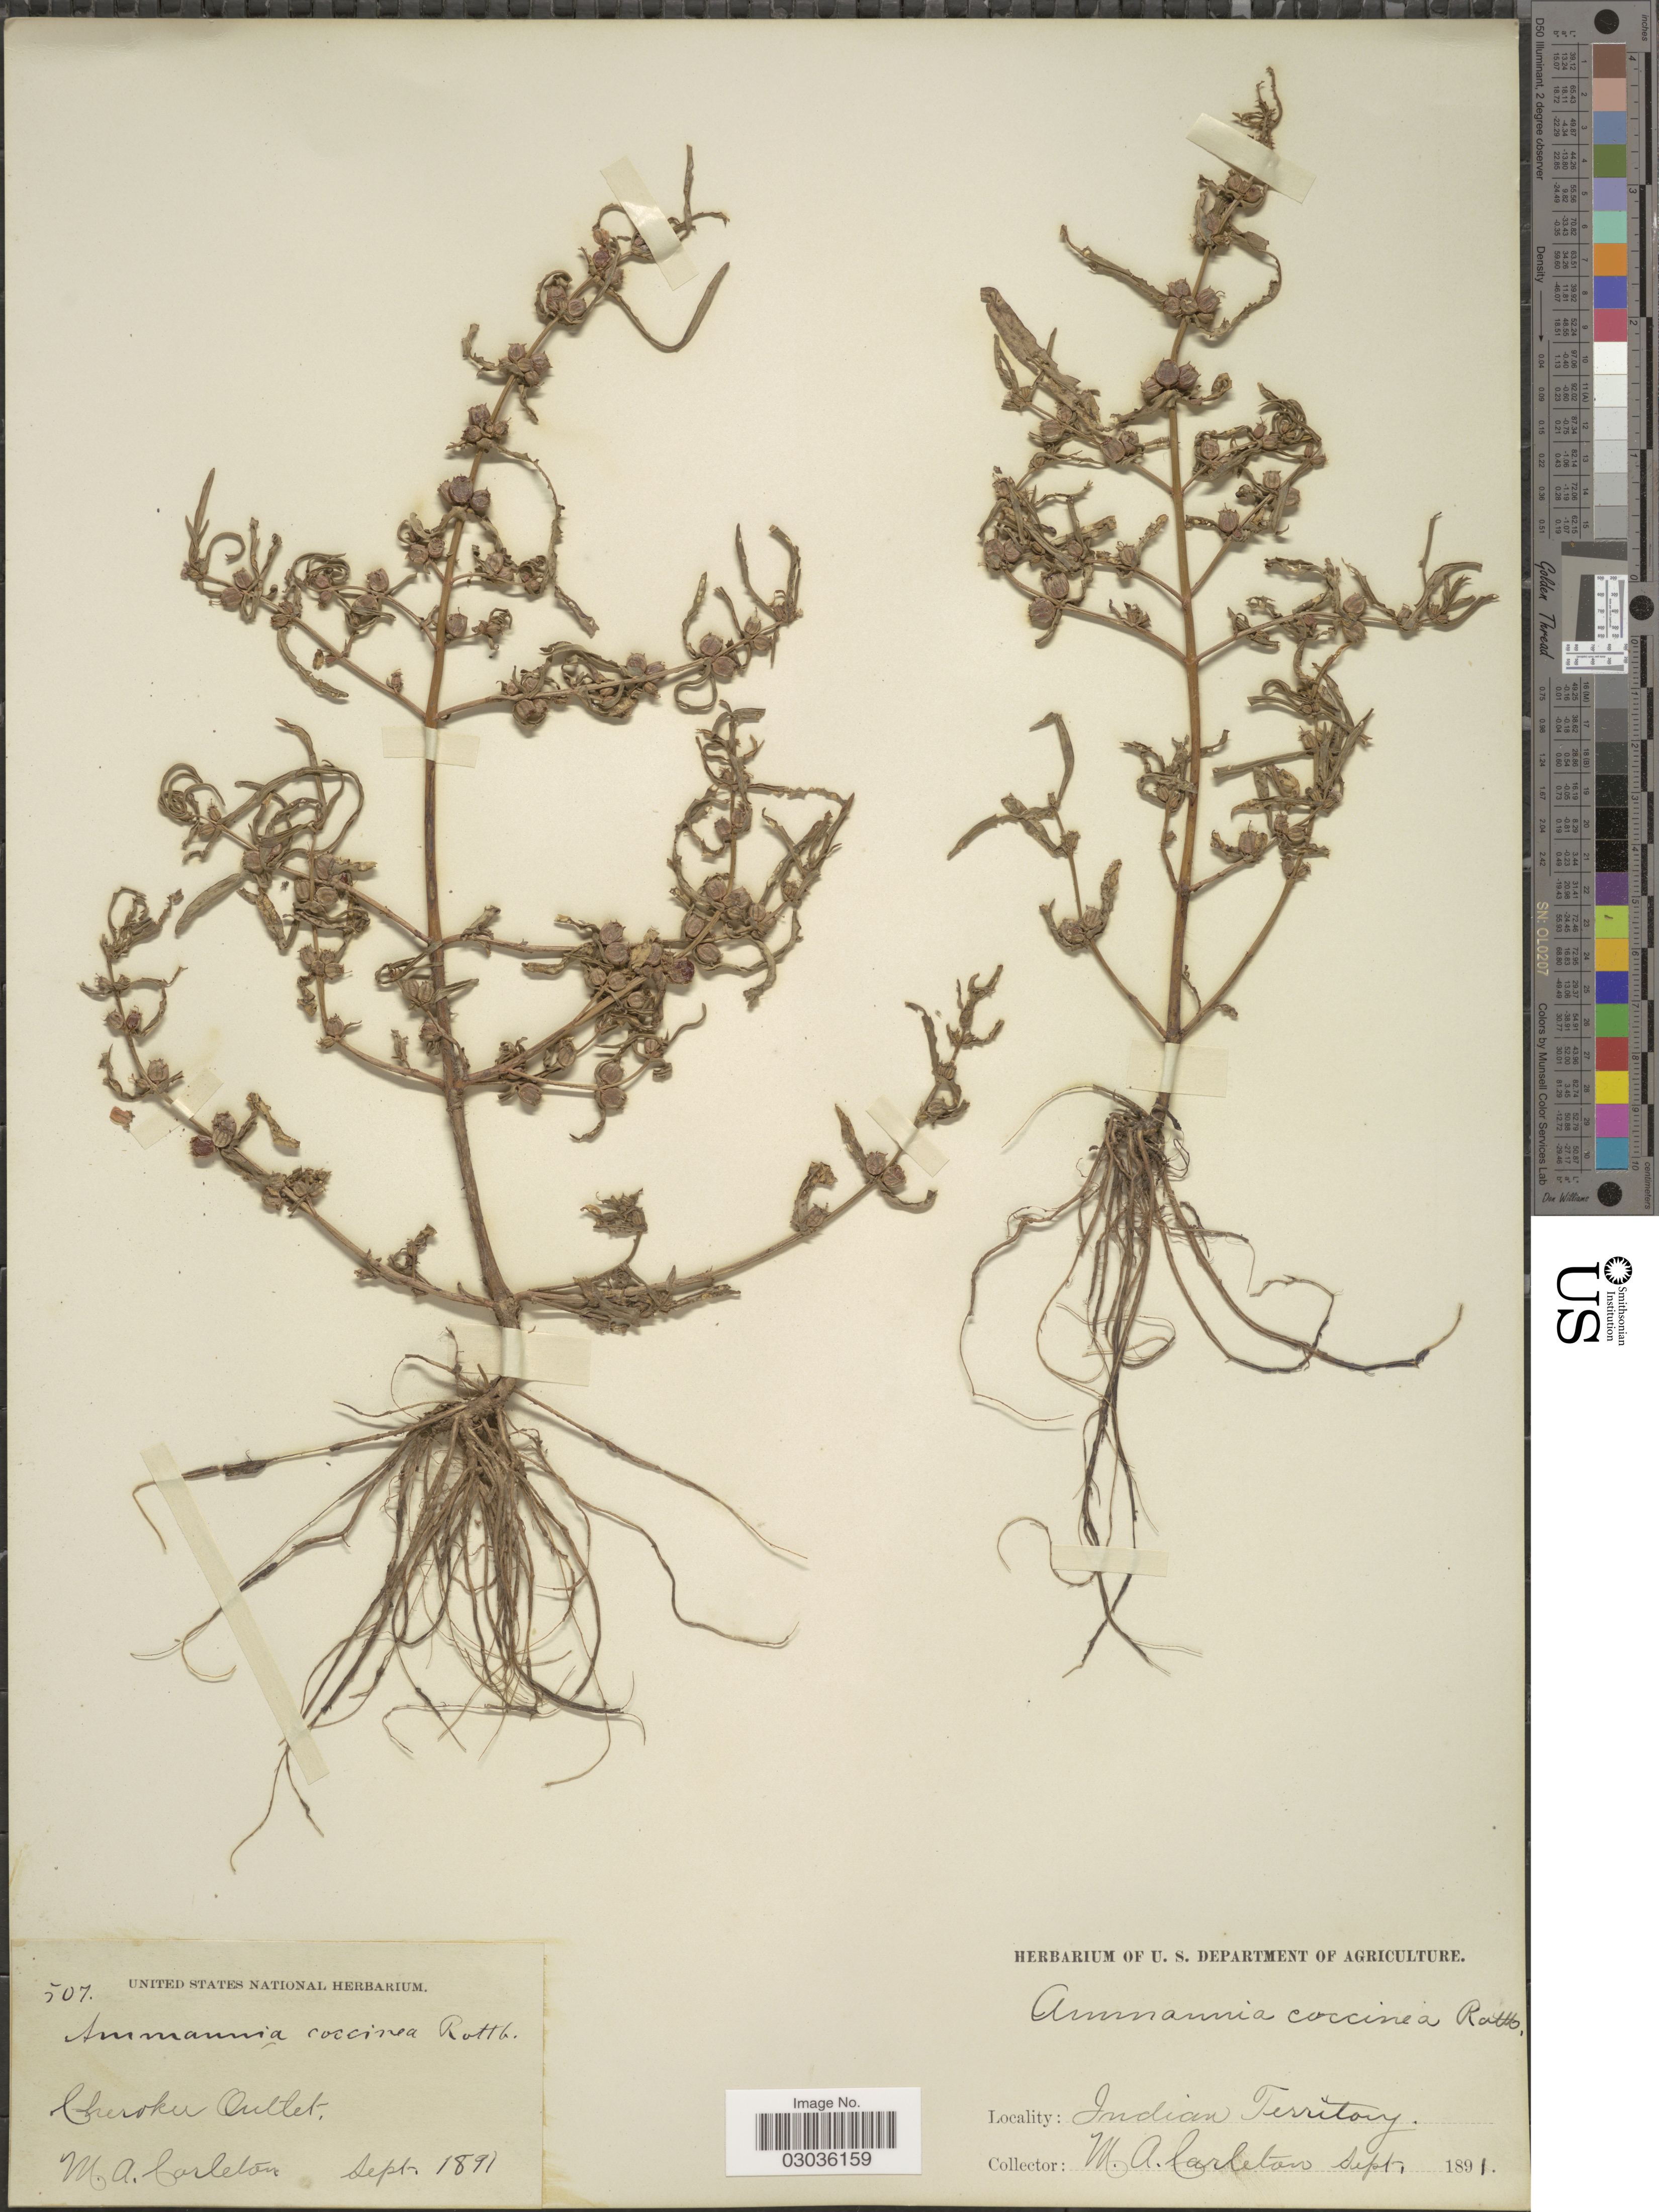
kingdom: Plantae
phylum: Tracheophyta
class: Magnoliopsida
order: Myrtales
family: Lythraceae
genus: Ammannia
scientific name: Ammannia coccinea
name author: Rottb.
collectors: M. A. Carleton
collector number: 507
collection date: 1891-09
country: United States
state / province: Oklahoma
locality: Cherokee Outlet, Indian Territory.